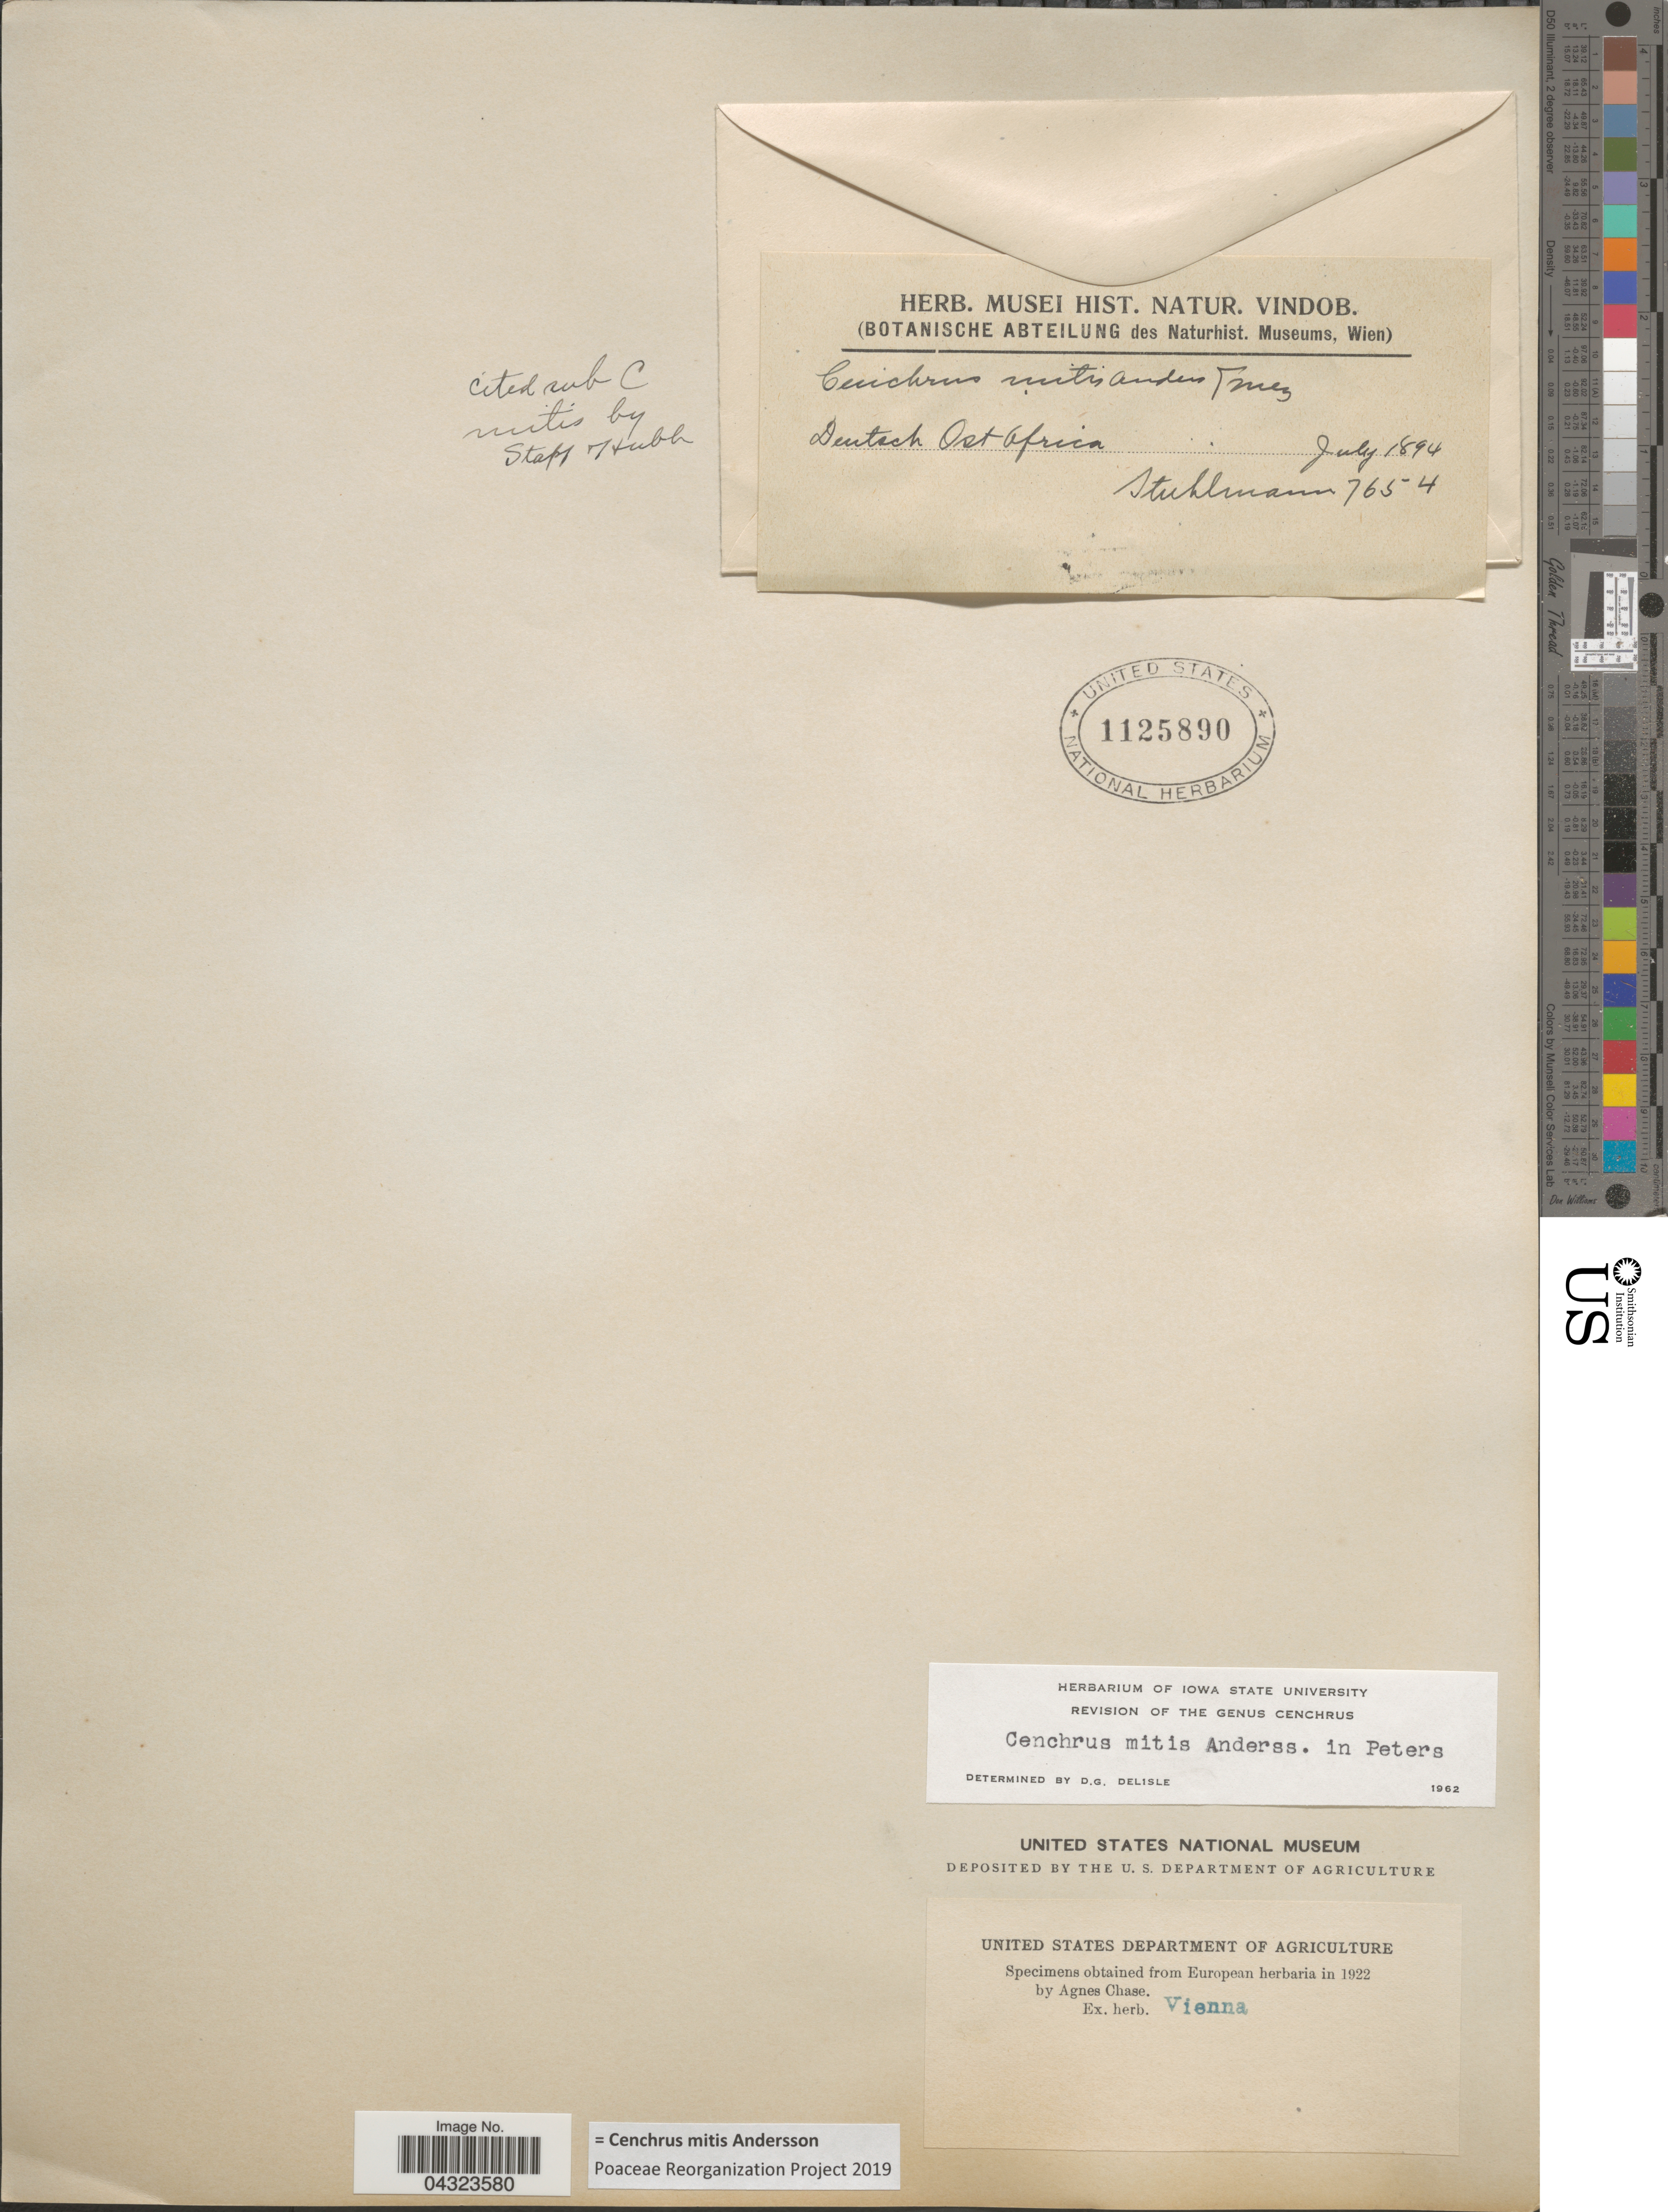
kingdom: Plantae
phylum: Tracheophyta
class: Liliopsida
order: Poales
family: Poaceae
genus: Cenchrus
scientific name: Cenchrus mitis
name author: Andersson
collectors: -. Stuhlmann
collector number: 7654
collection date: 1894-07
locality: Deutsch Ost Africa.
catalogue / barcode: US 1125890